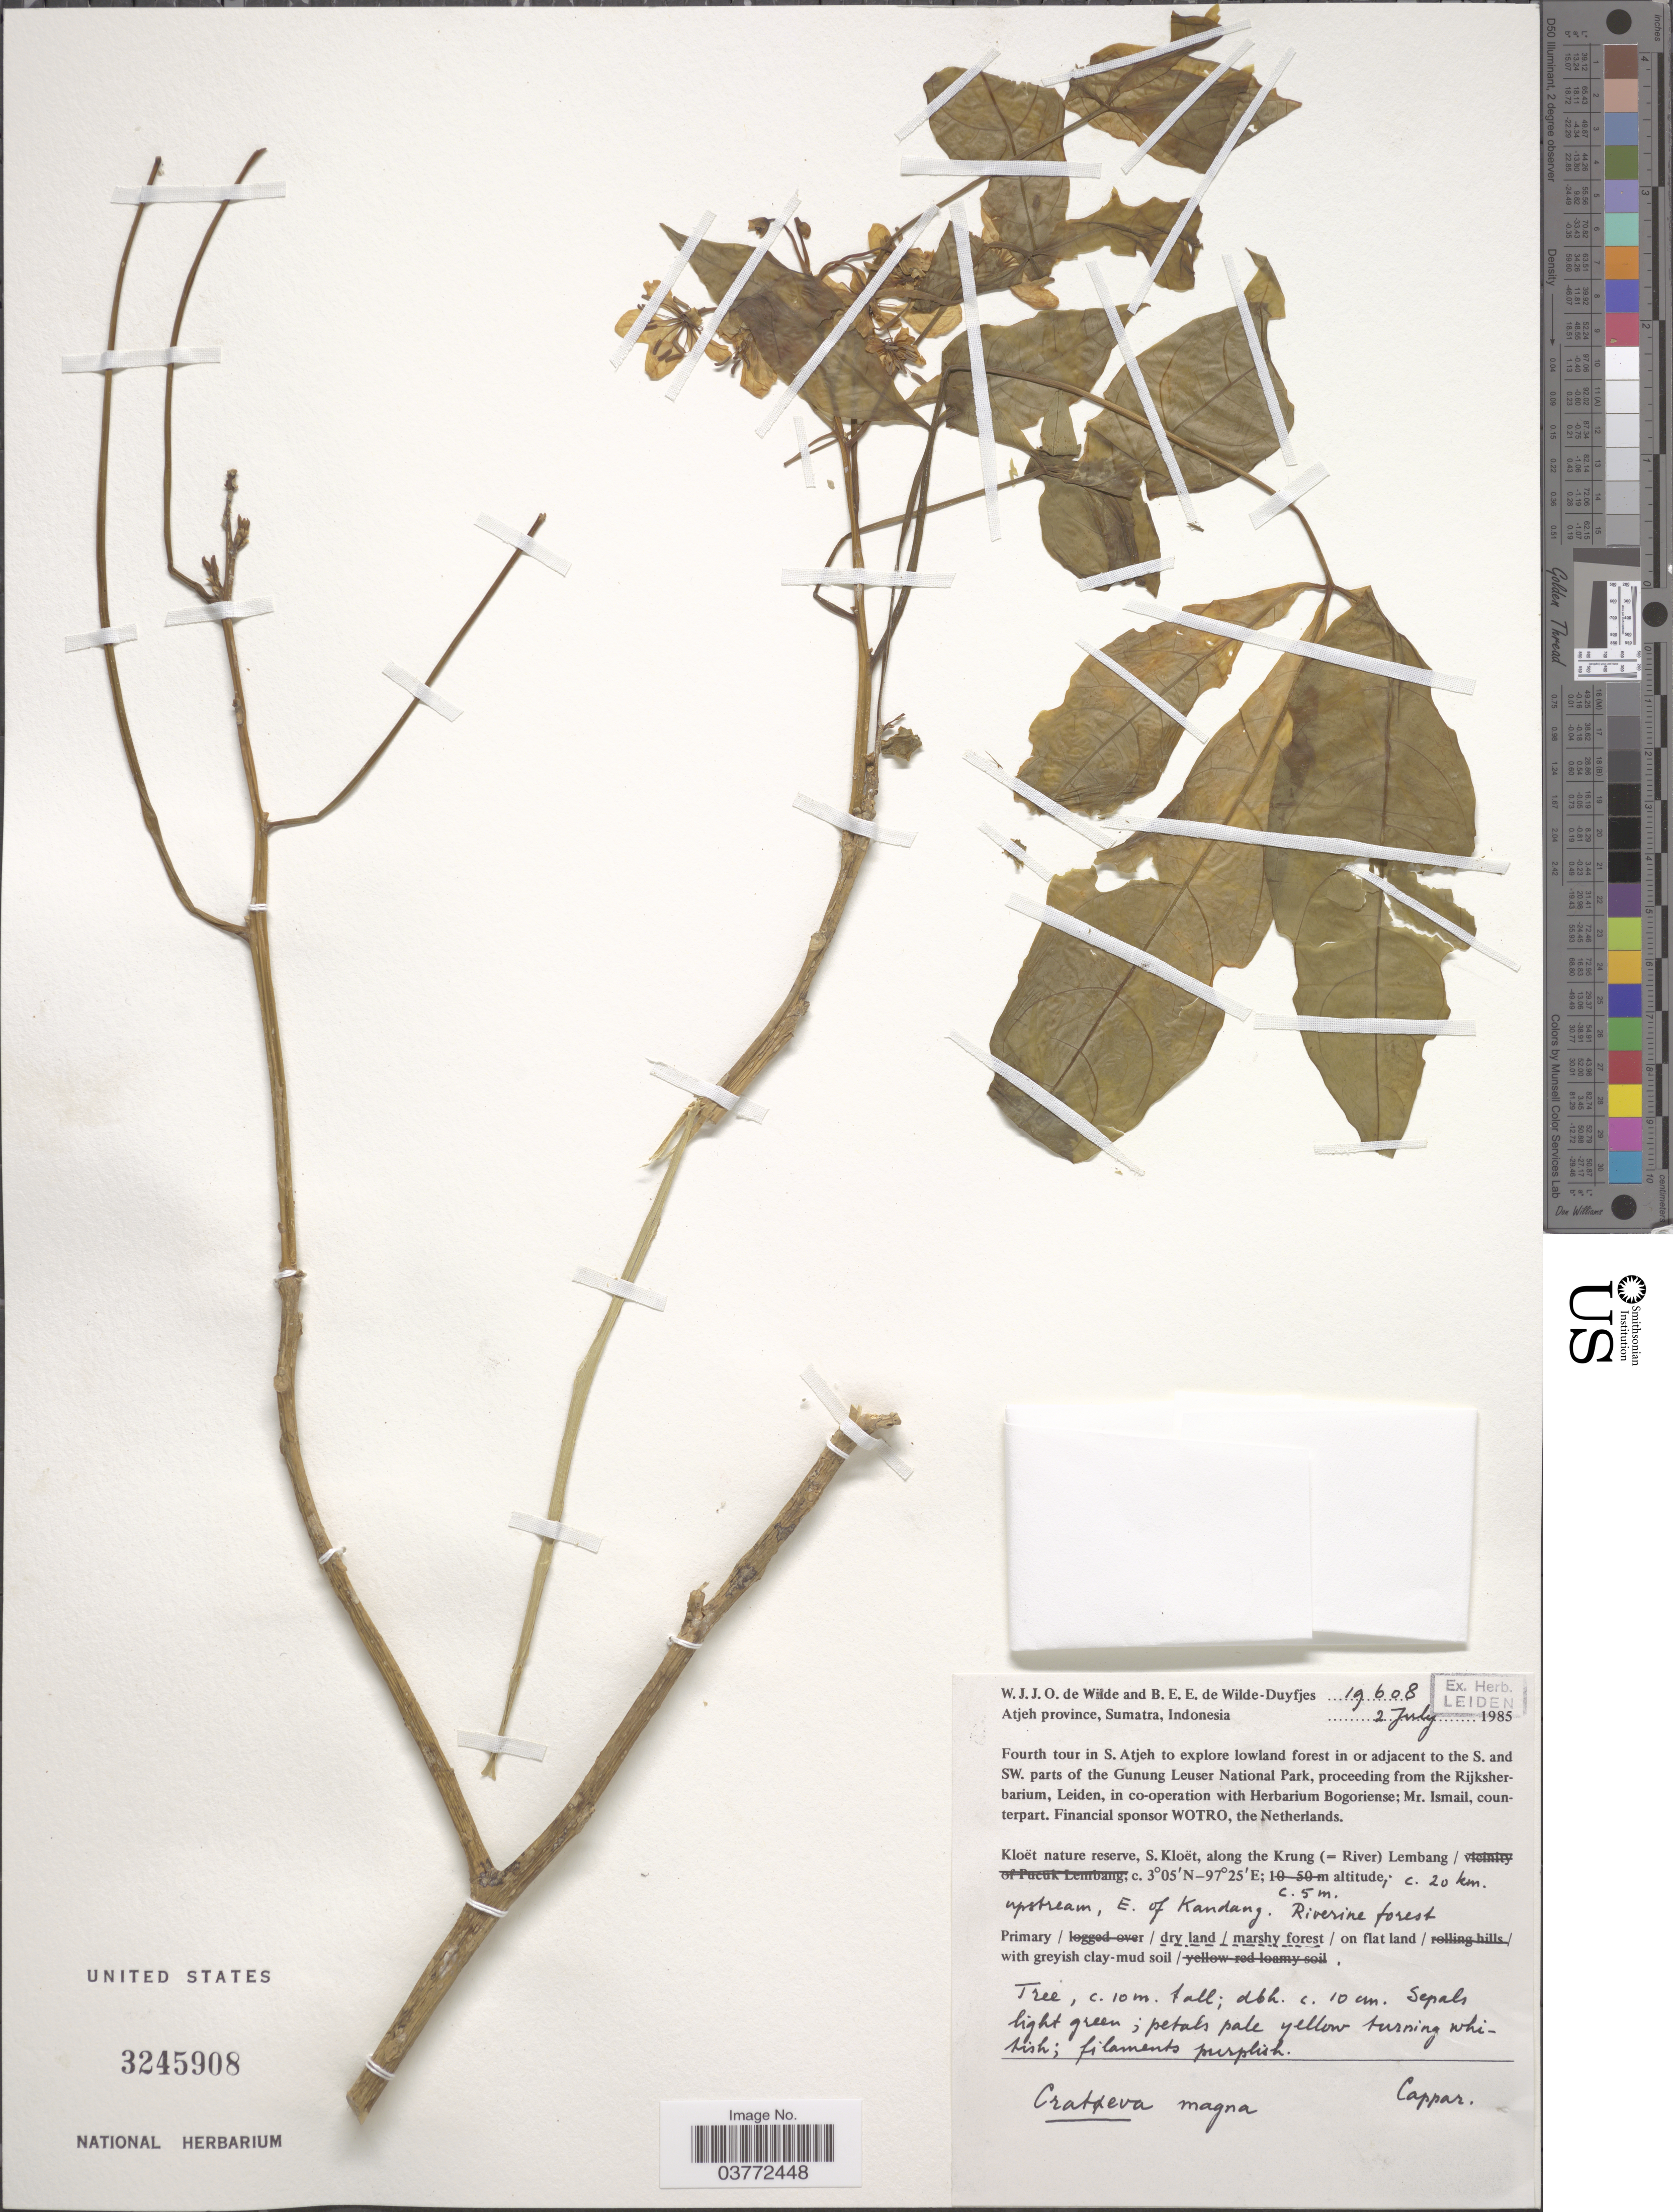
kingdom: Plantae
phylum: Tracheophyta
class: Magnoliopsida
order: Brassicales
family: Capparaceae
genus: Crateva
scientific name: Crateva religiosa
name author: G. Forst.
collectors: W. J. de Wilde & B. E. de Wilde-Duyfjes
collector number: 19608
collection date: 1985-07-02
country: Indonesia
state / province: Sumatra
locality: Atjeh province, Fourth tour in S. Atjeh to explore lowland forest in or adjacent to the S. and SW. parts of the Gunung Leuser National Park. Kloët, nature reserve, S. Kloët, along the Krung (=River) Lembang/ c. 20 km. upstream, E. of Kandang.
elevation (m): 5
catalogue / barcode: US 3245908